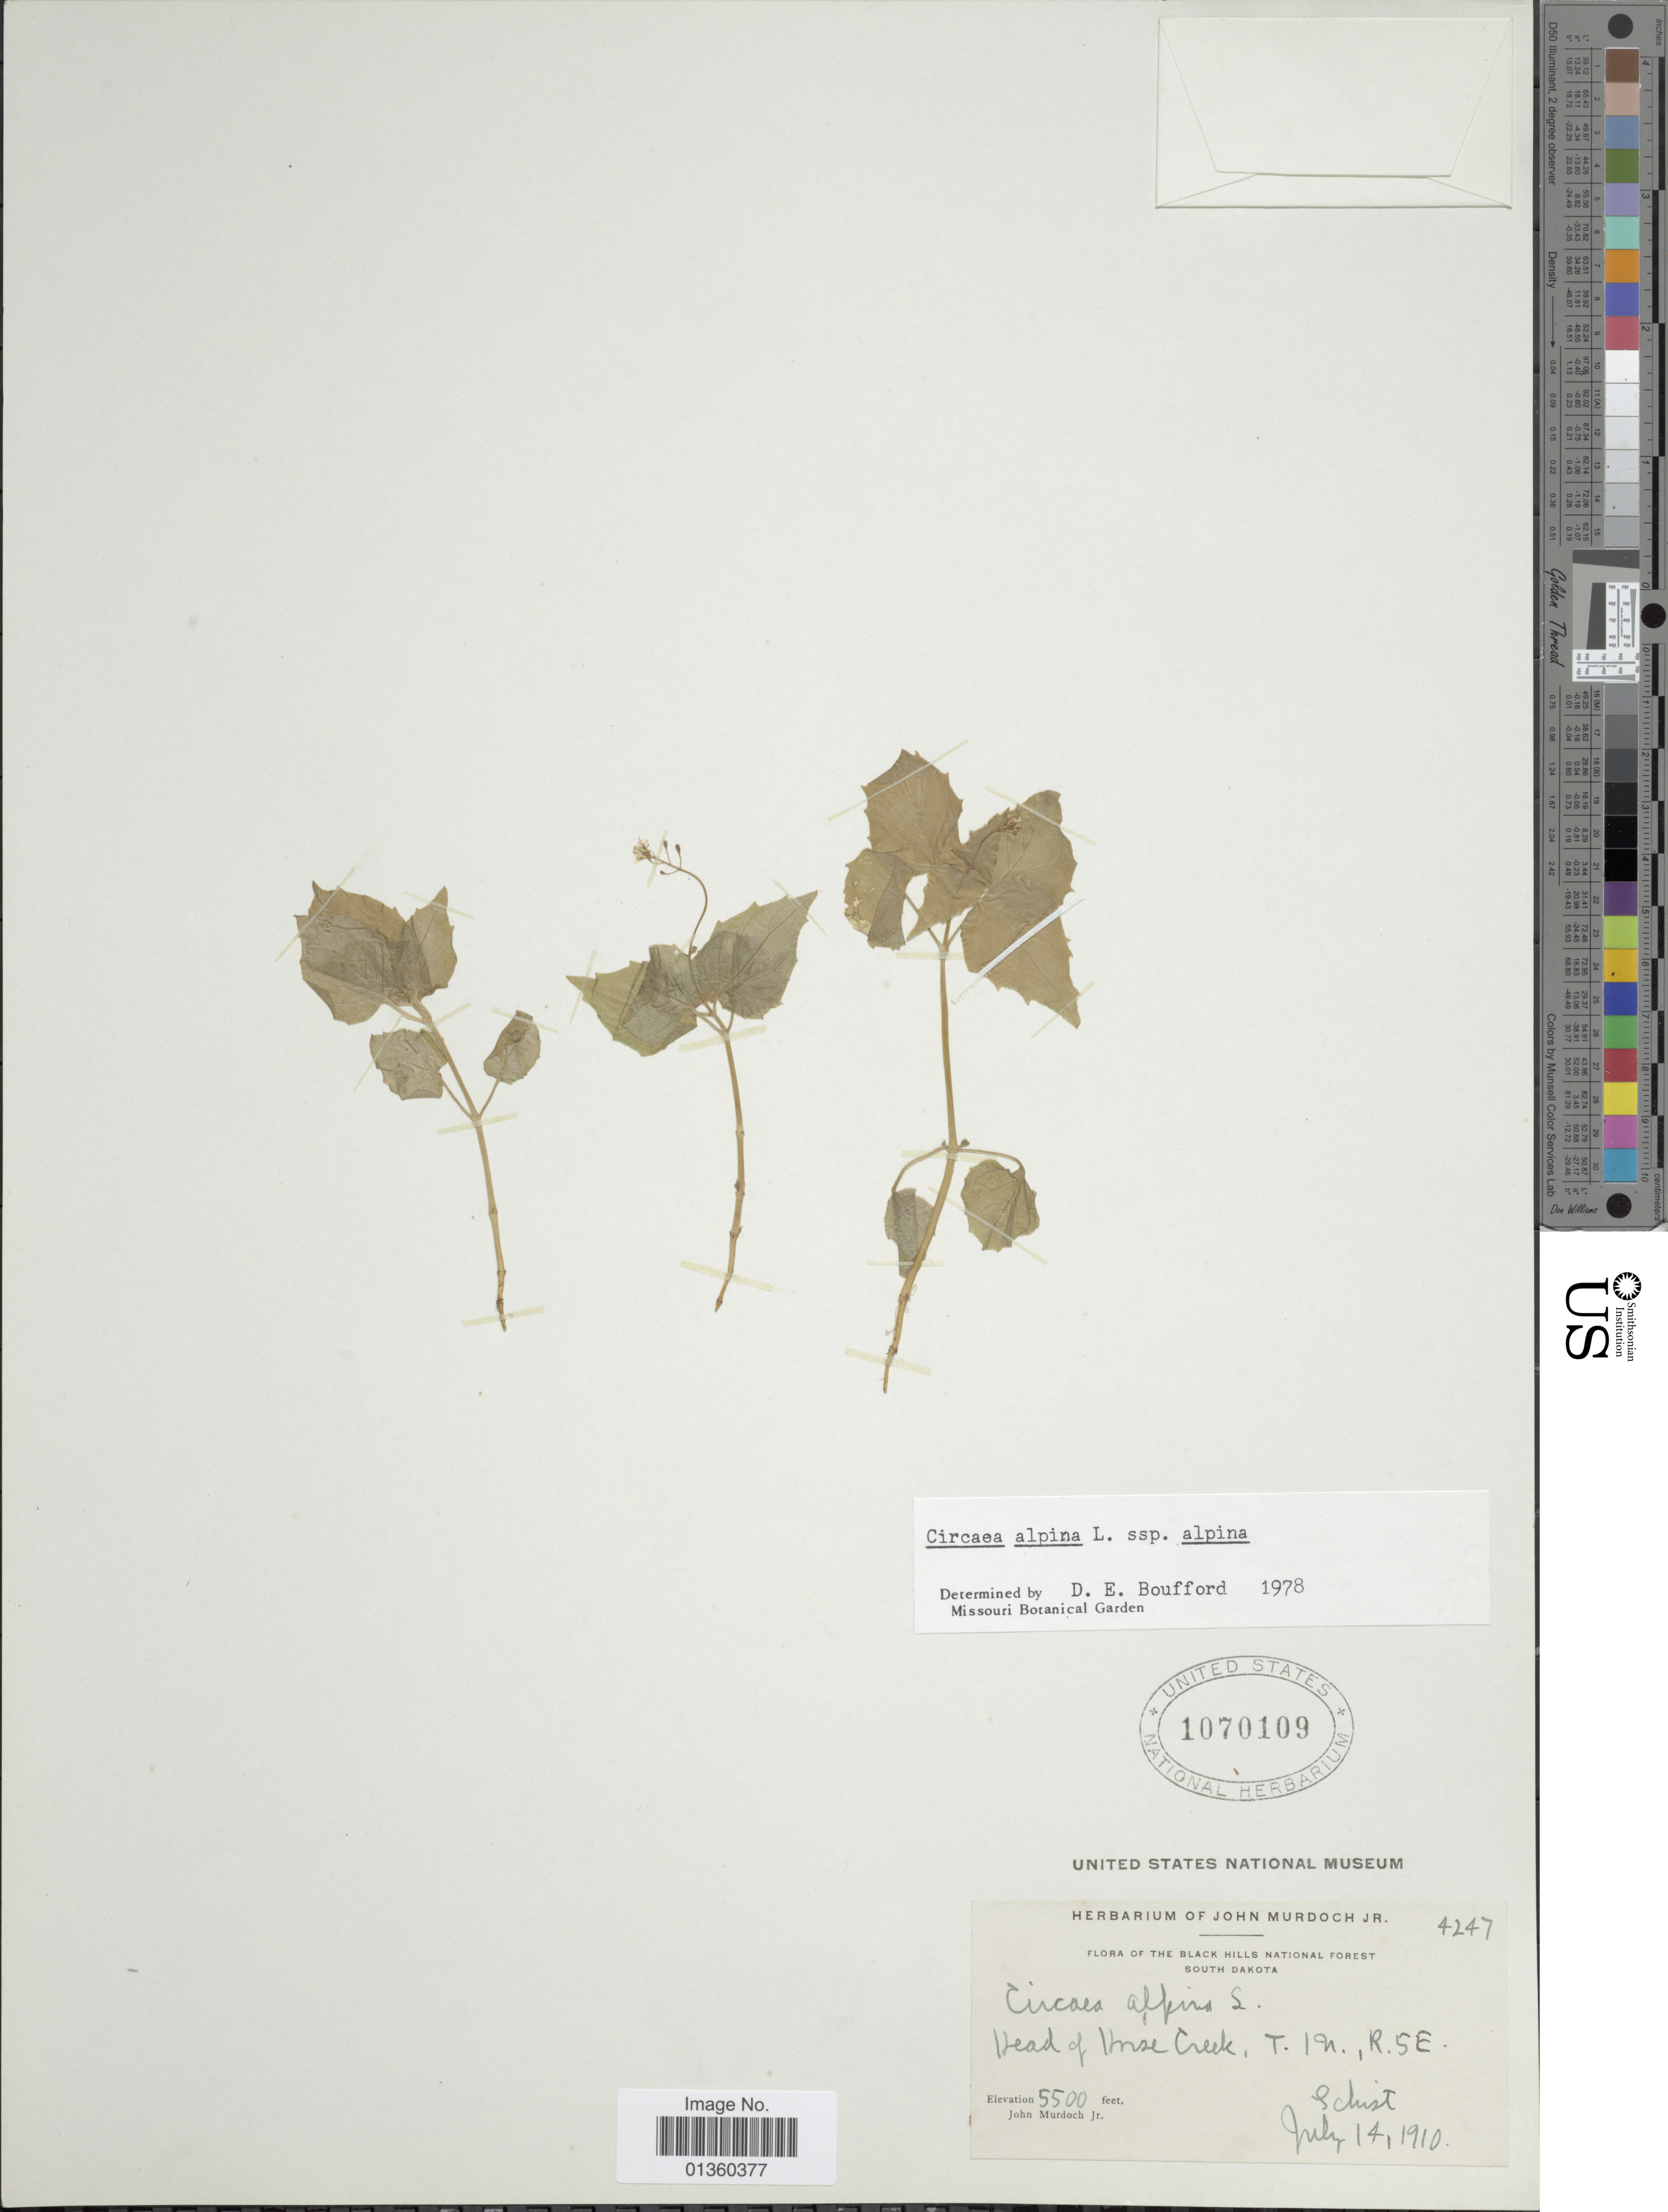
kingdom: Plantae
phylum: Tracheophyta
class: Magnoliopsida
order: Myrtales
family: Onagraceae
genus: Circaea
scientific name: Circaea alpina subsp. alpina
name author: L.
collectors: J. Murdoch Jr.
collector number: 4247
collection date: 1910-07-14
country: United States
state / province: South Dakota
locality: The Black Hills National Forest, Head of Horse Creek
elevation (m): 1676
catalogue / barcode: US 1070109